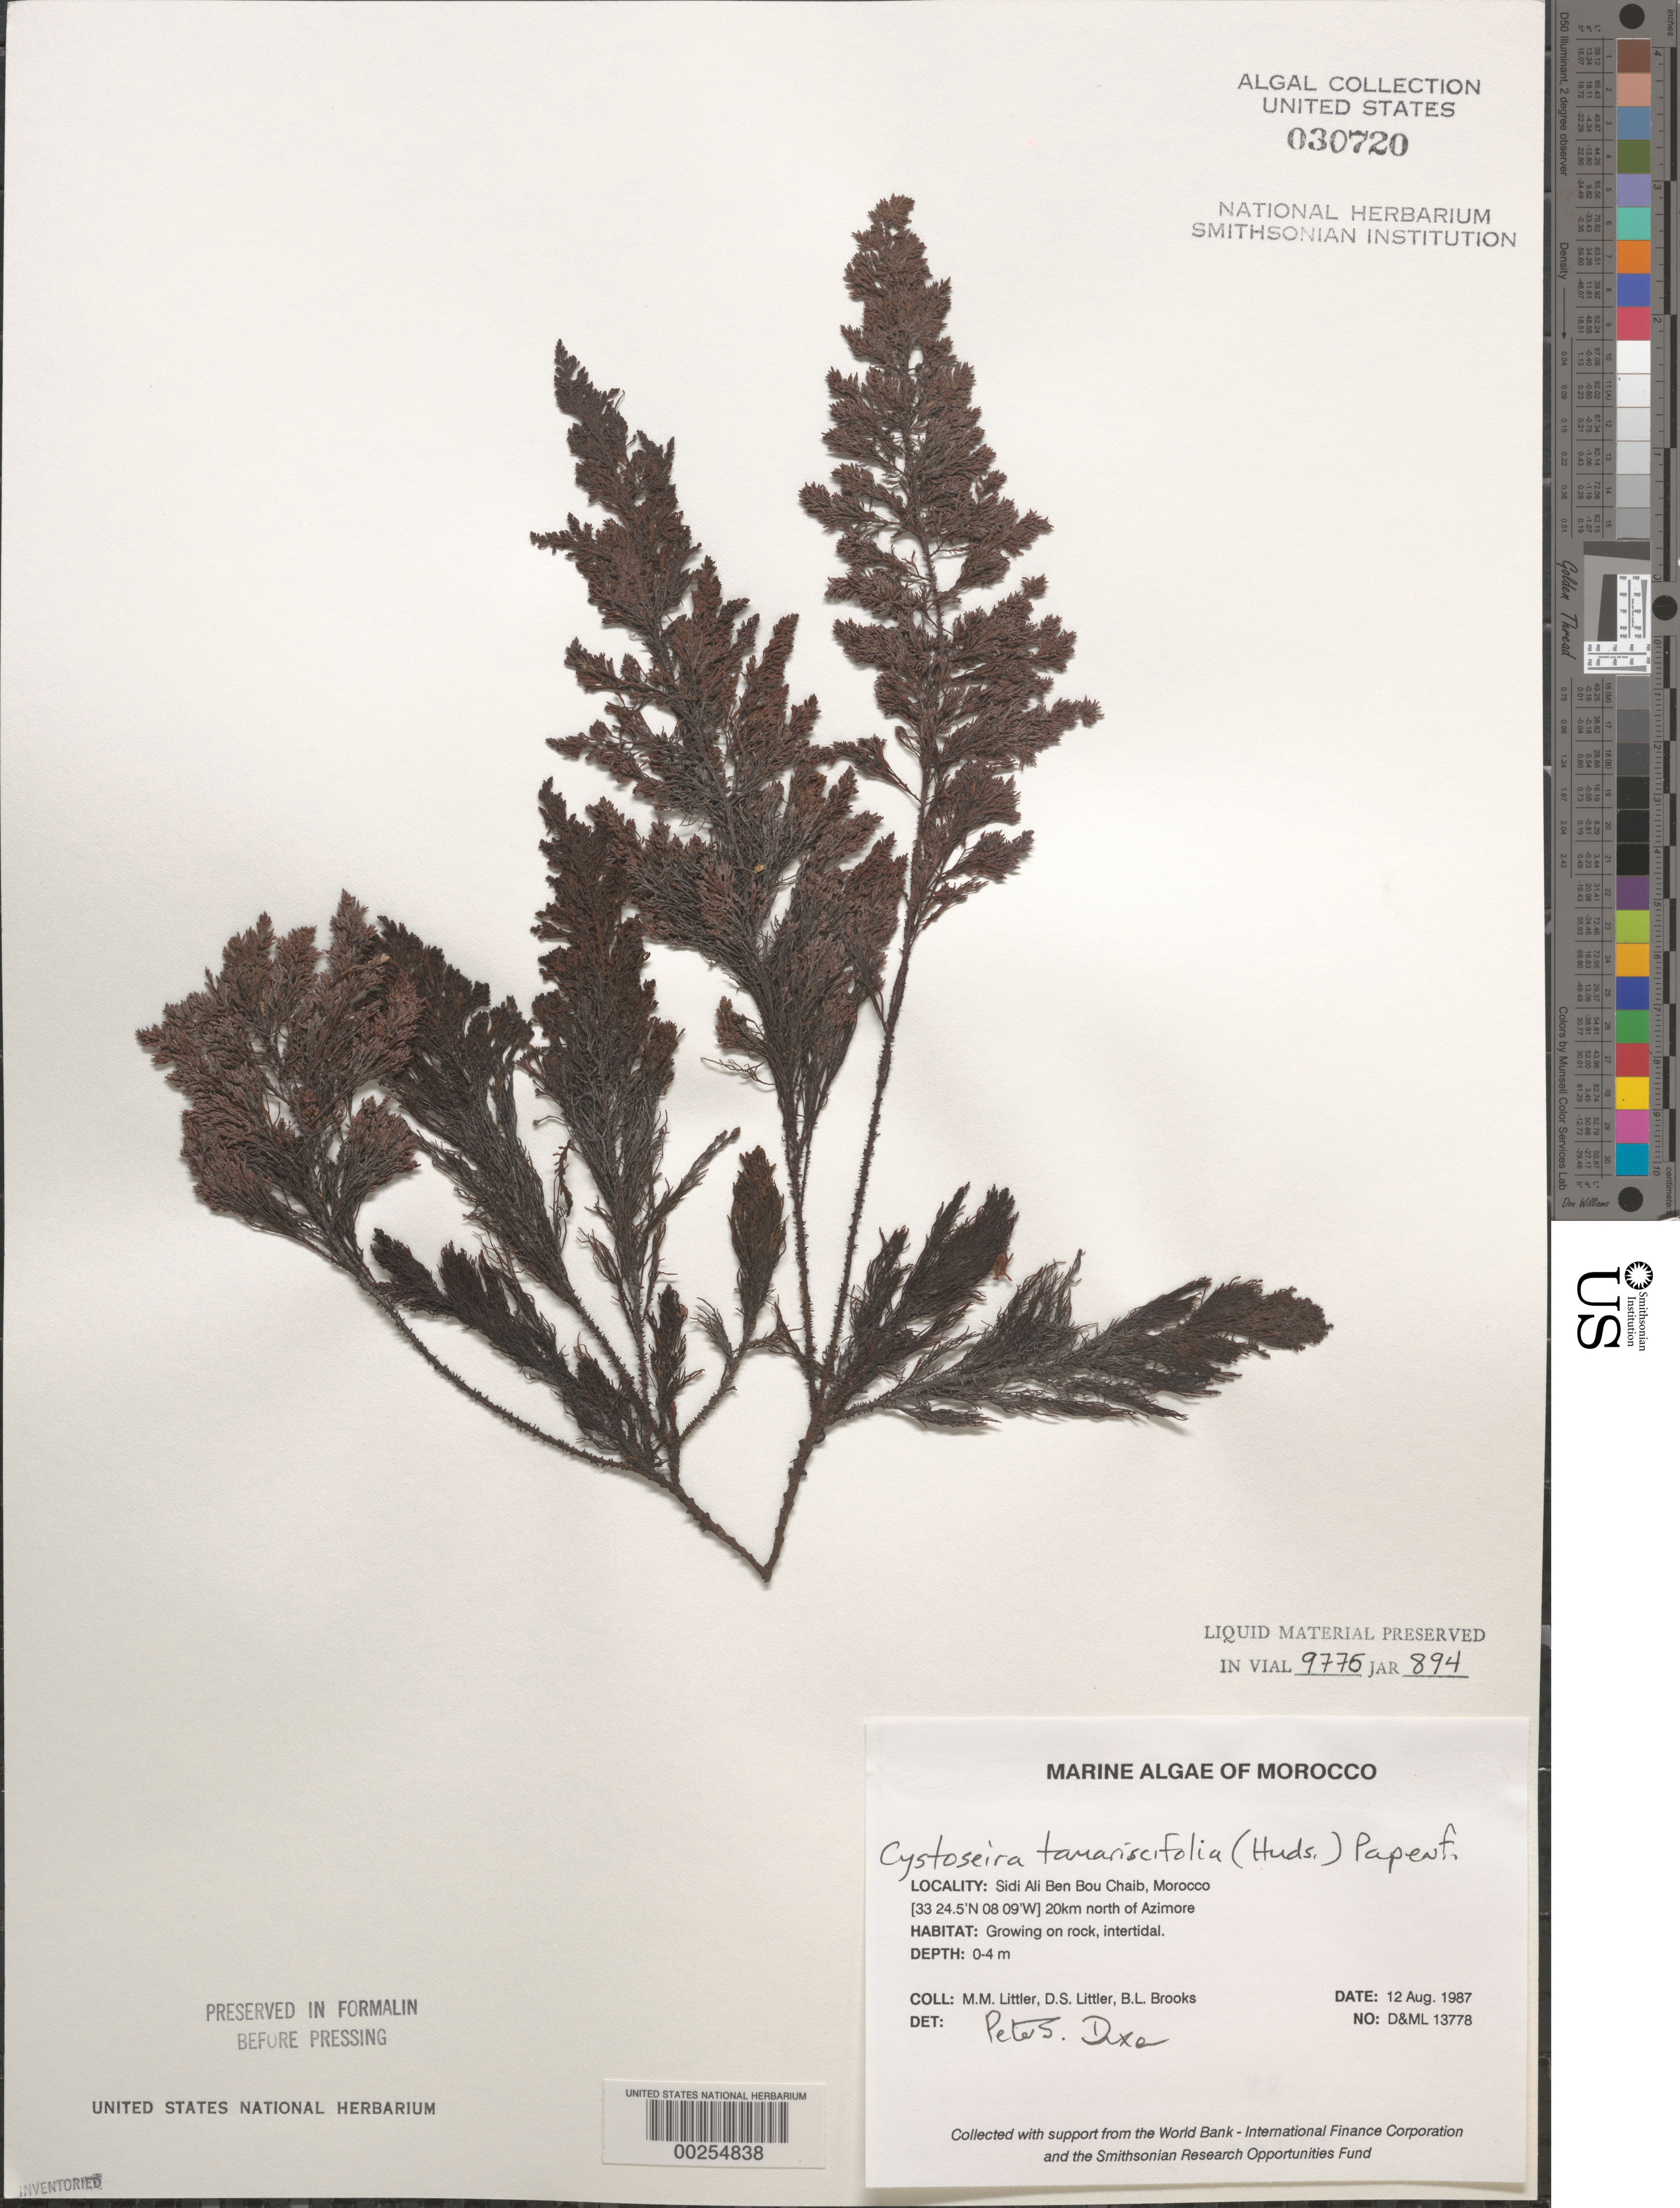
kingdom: Chromista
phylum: Ochrophyta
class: Phaeophyceae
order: Fucales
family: Sargassaceae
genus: Cystoseira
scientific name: Cystoseira tamariscifolia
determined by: Dixon, P. S.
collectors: M. M. Littler, D. S. Littler & B. Brooks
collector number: D&ML 13778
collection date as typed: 12 Aug 1987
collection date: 1987-08-12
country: Morocco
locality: Sidi Ali Ben Bou Chaib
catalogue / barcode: US 30720